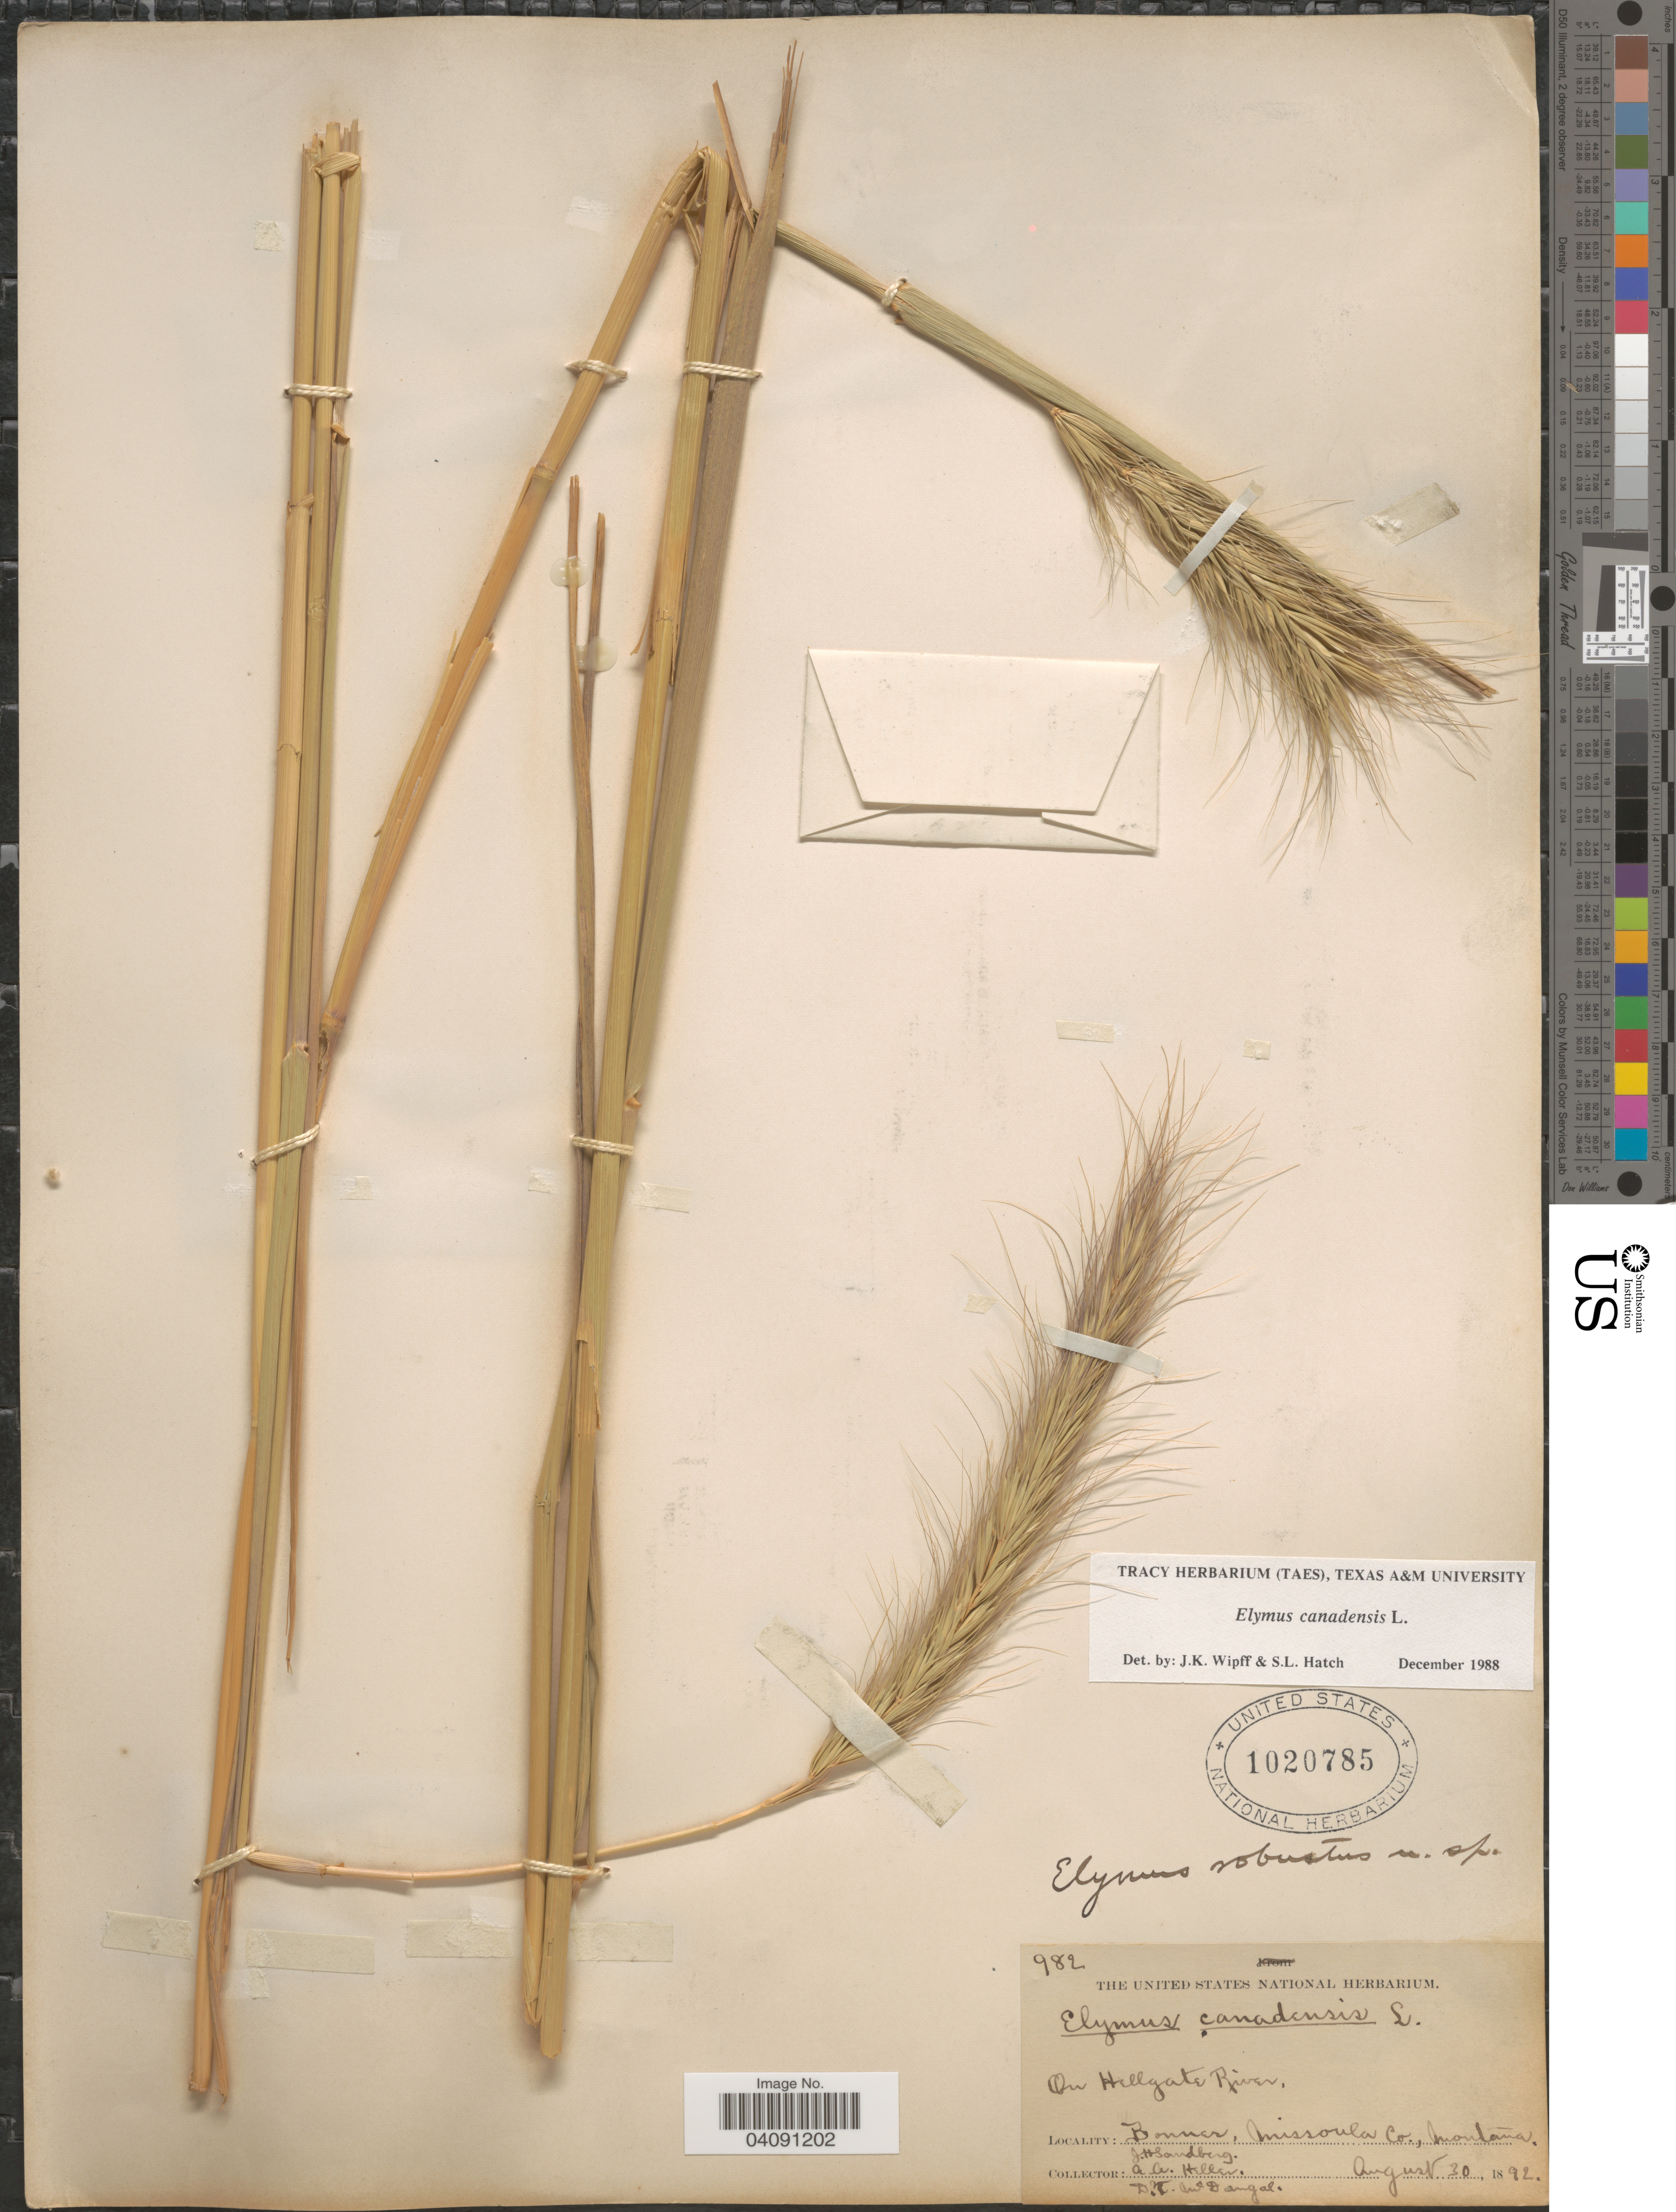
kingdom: Plantae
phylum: Tracheophyta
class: Liliopsida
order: Poales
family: Poaceae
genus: Elymus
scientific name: Elymus canadensis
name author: L.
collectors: J. H. Sandberg, A. A. Heller & D. McDougal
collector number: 982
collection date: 1892-08-30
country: United States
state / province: Montana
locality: On Hellgate River. Bonner, Missoula Co.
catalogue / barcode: US 1020785